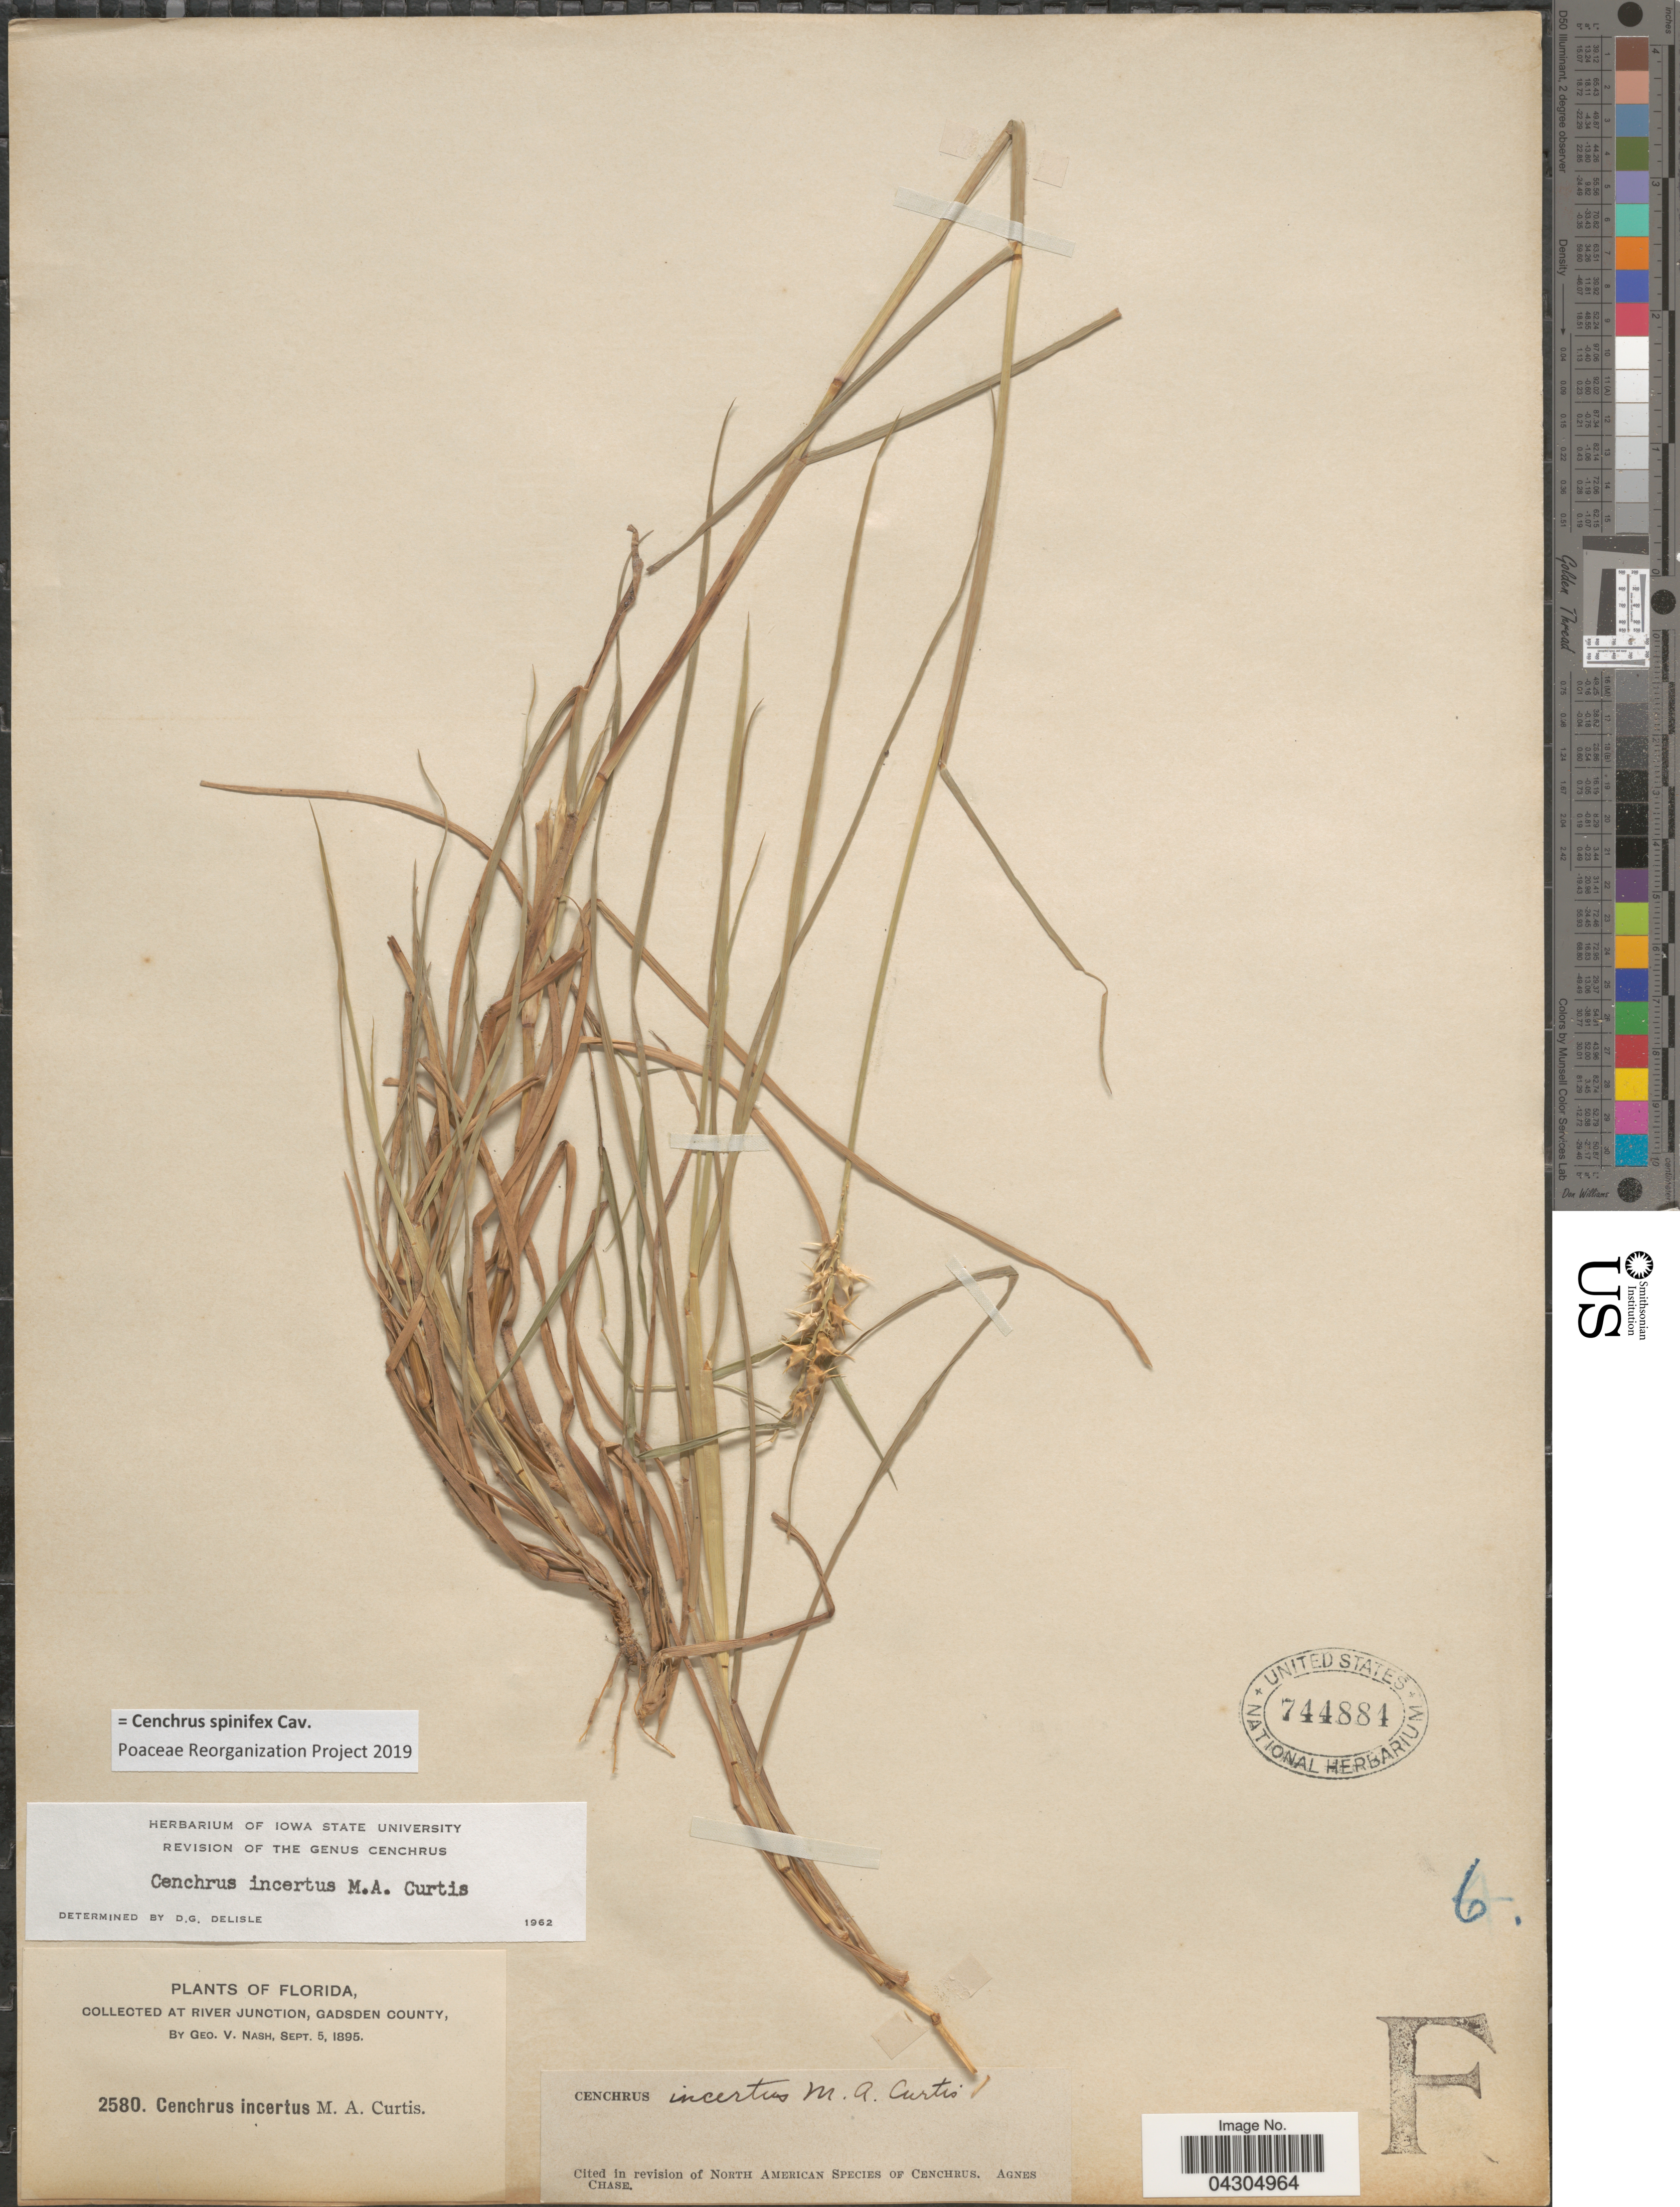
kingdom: Plantae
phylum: Tracheophyta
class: Liliopsida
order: Poales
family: Poaceae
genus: Cenchrus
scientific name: Cenchrus spinifex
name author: Cav.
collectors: G. V. Nash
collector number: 2580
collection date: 1895-09-05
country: United States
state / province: Florida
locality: At river junction, Gadsen County.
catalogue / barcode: US 744884